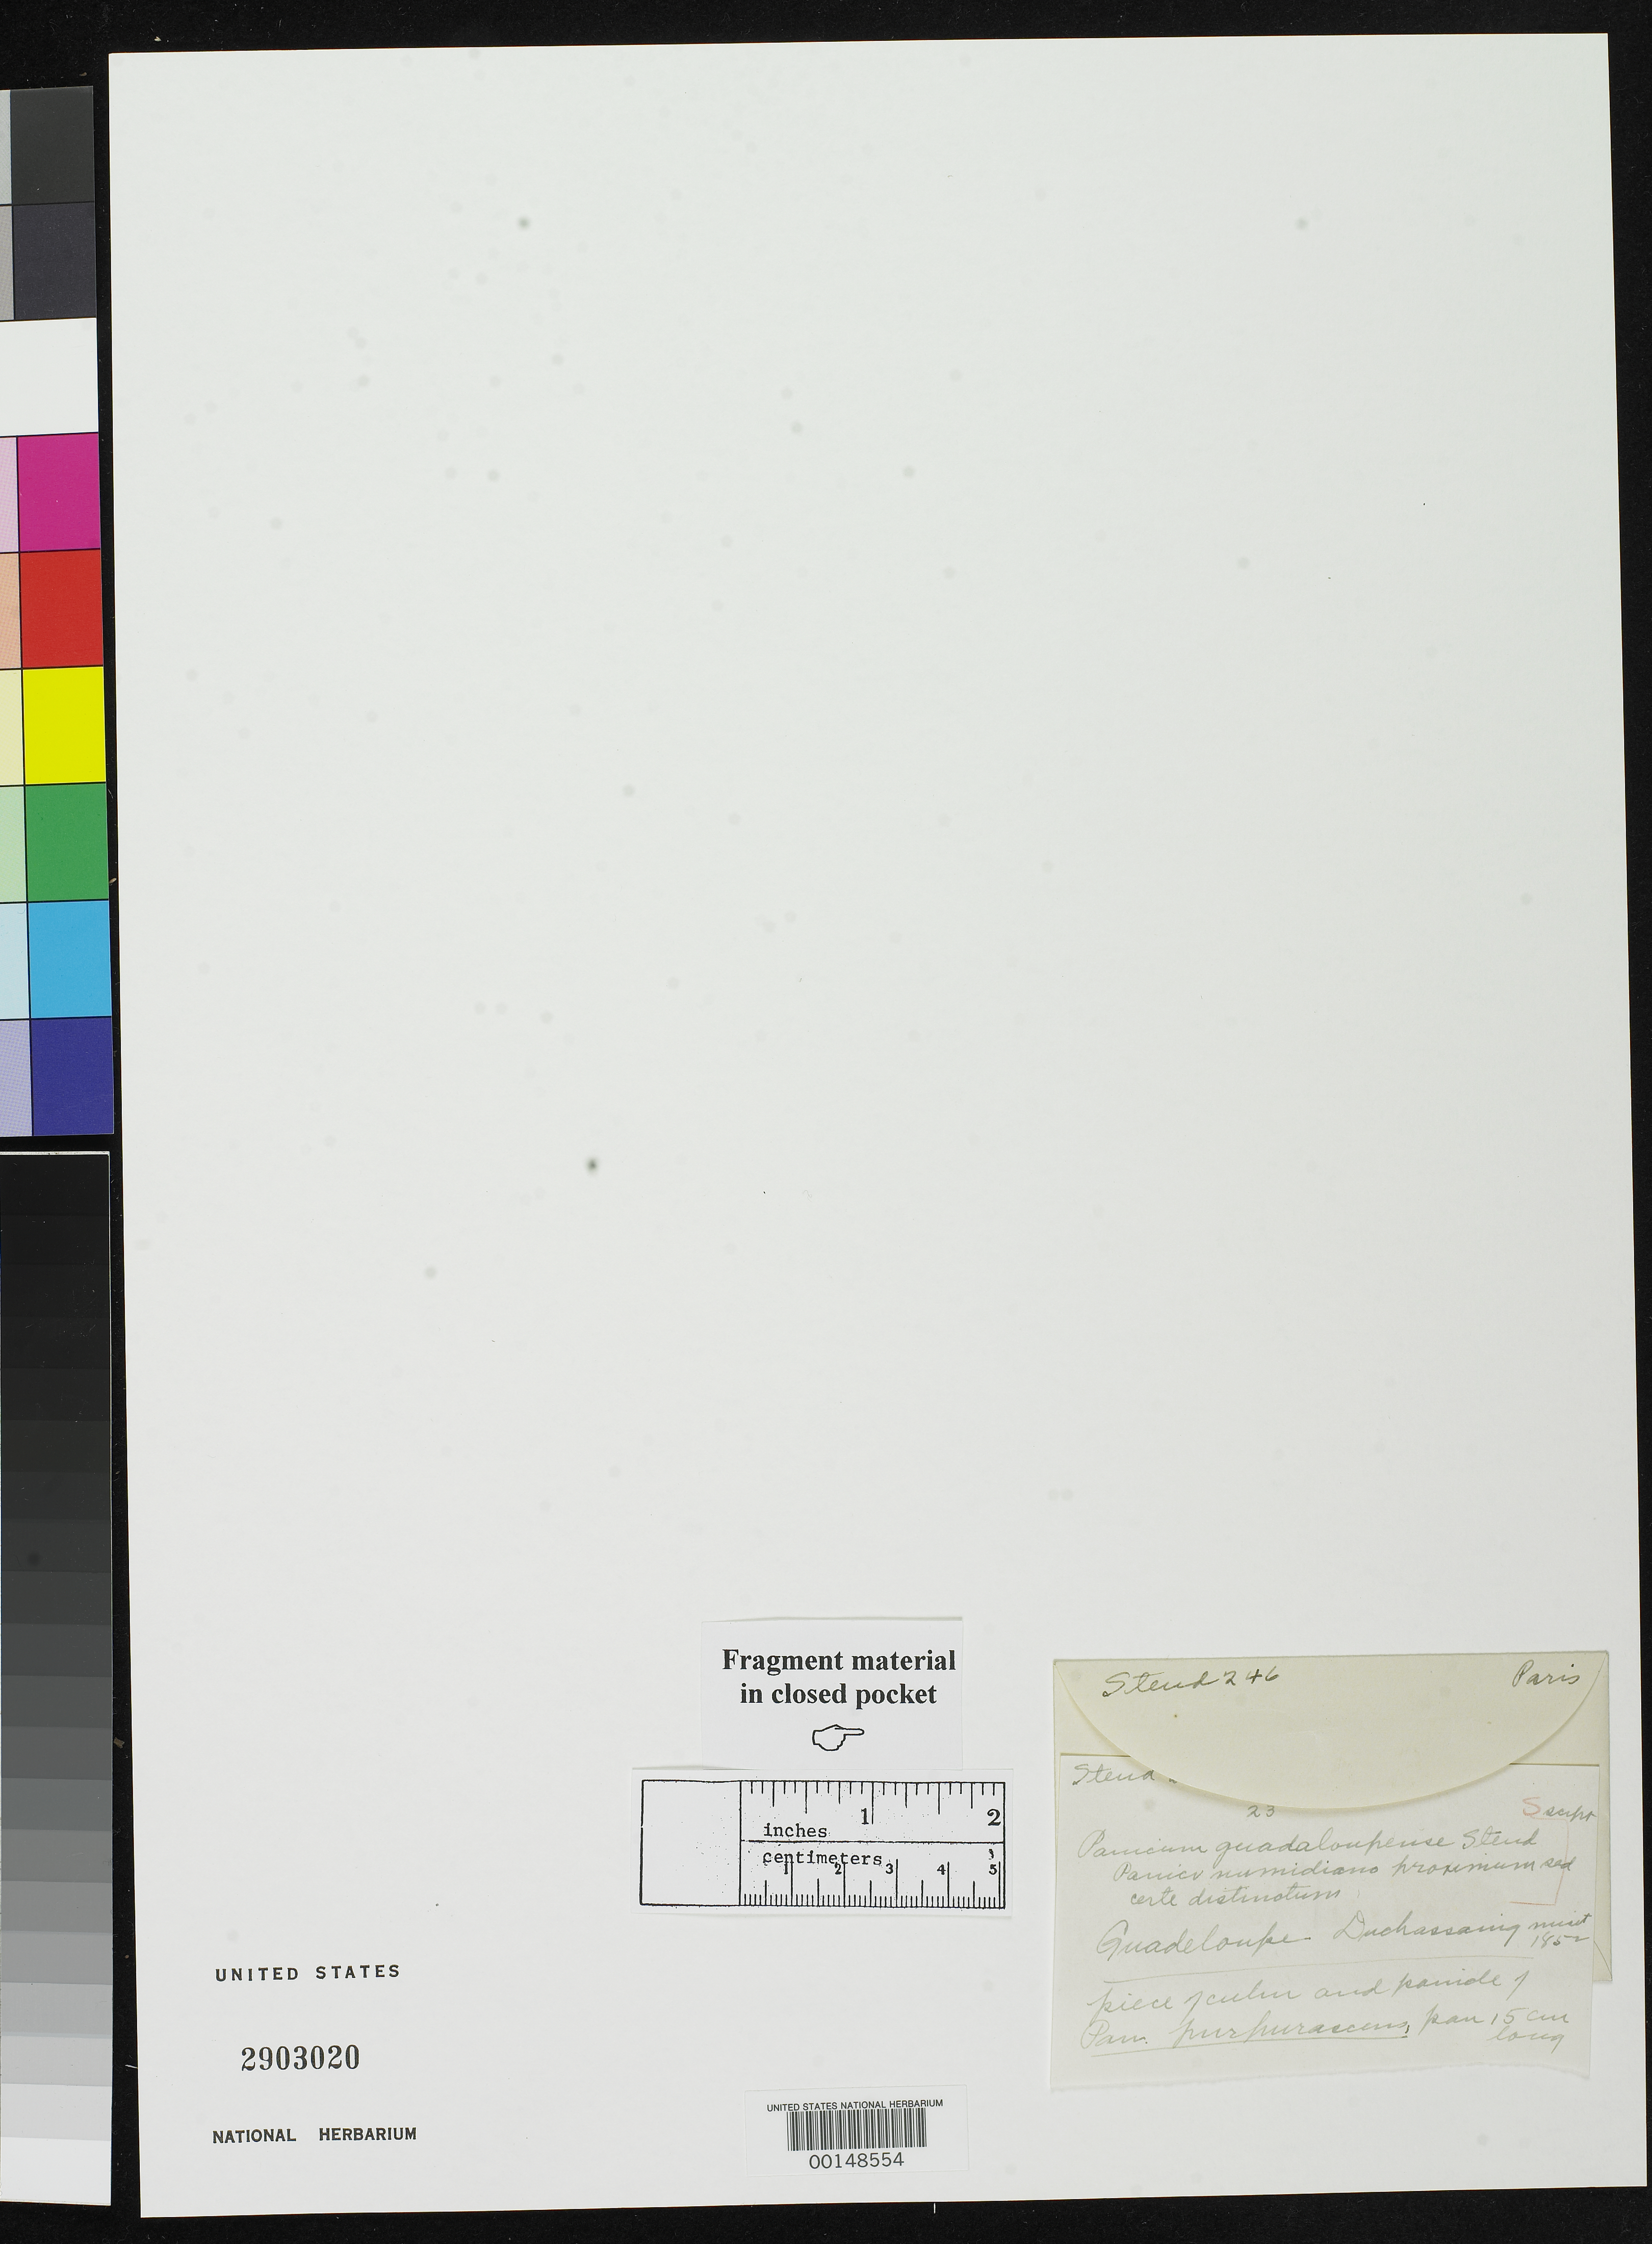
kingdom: Plantae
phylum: Tracheophyta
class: Liliopsida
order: Poales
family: Poaceae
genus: Panicum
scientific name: Panicum guadaloupense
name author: Steud.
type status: Type Fragment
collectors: É. P. Duchasssaing de Fontbressin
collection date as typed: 1852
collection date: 1852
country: Guadeloupe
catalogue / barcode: US 2903020